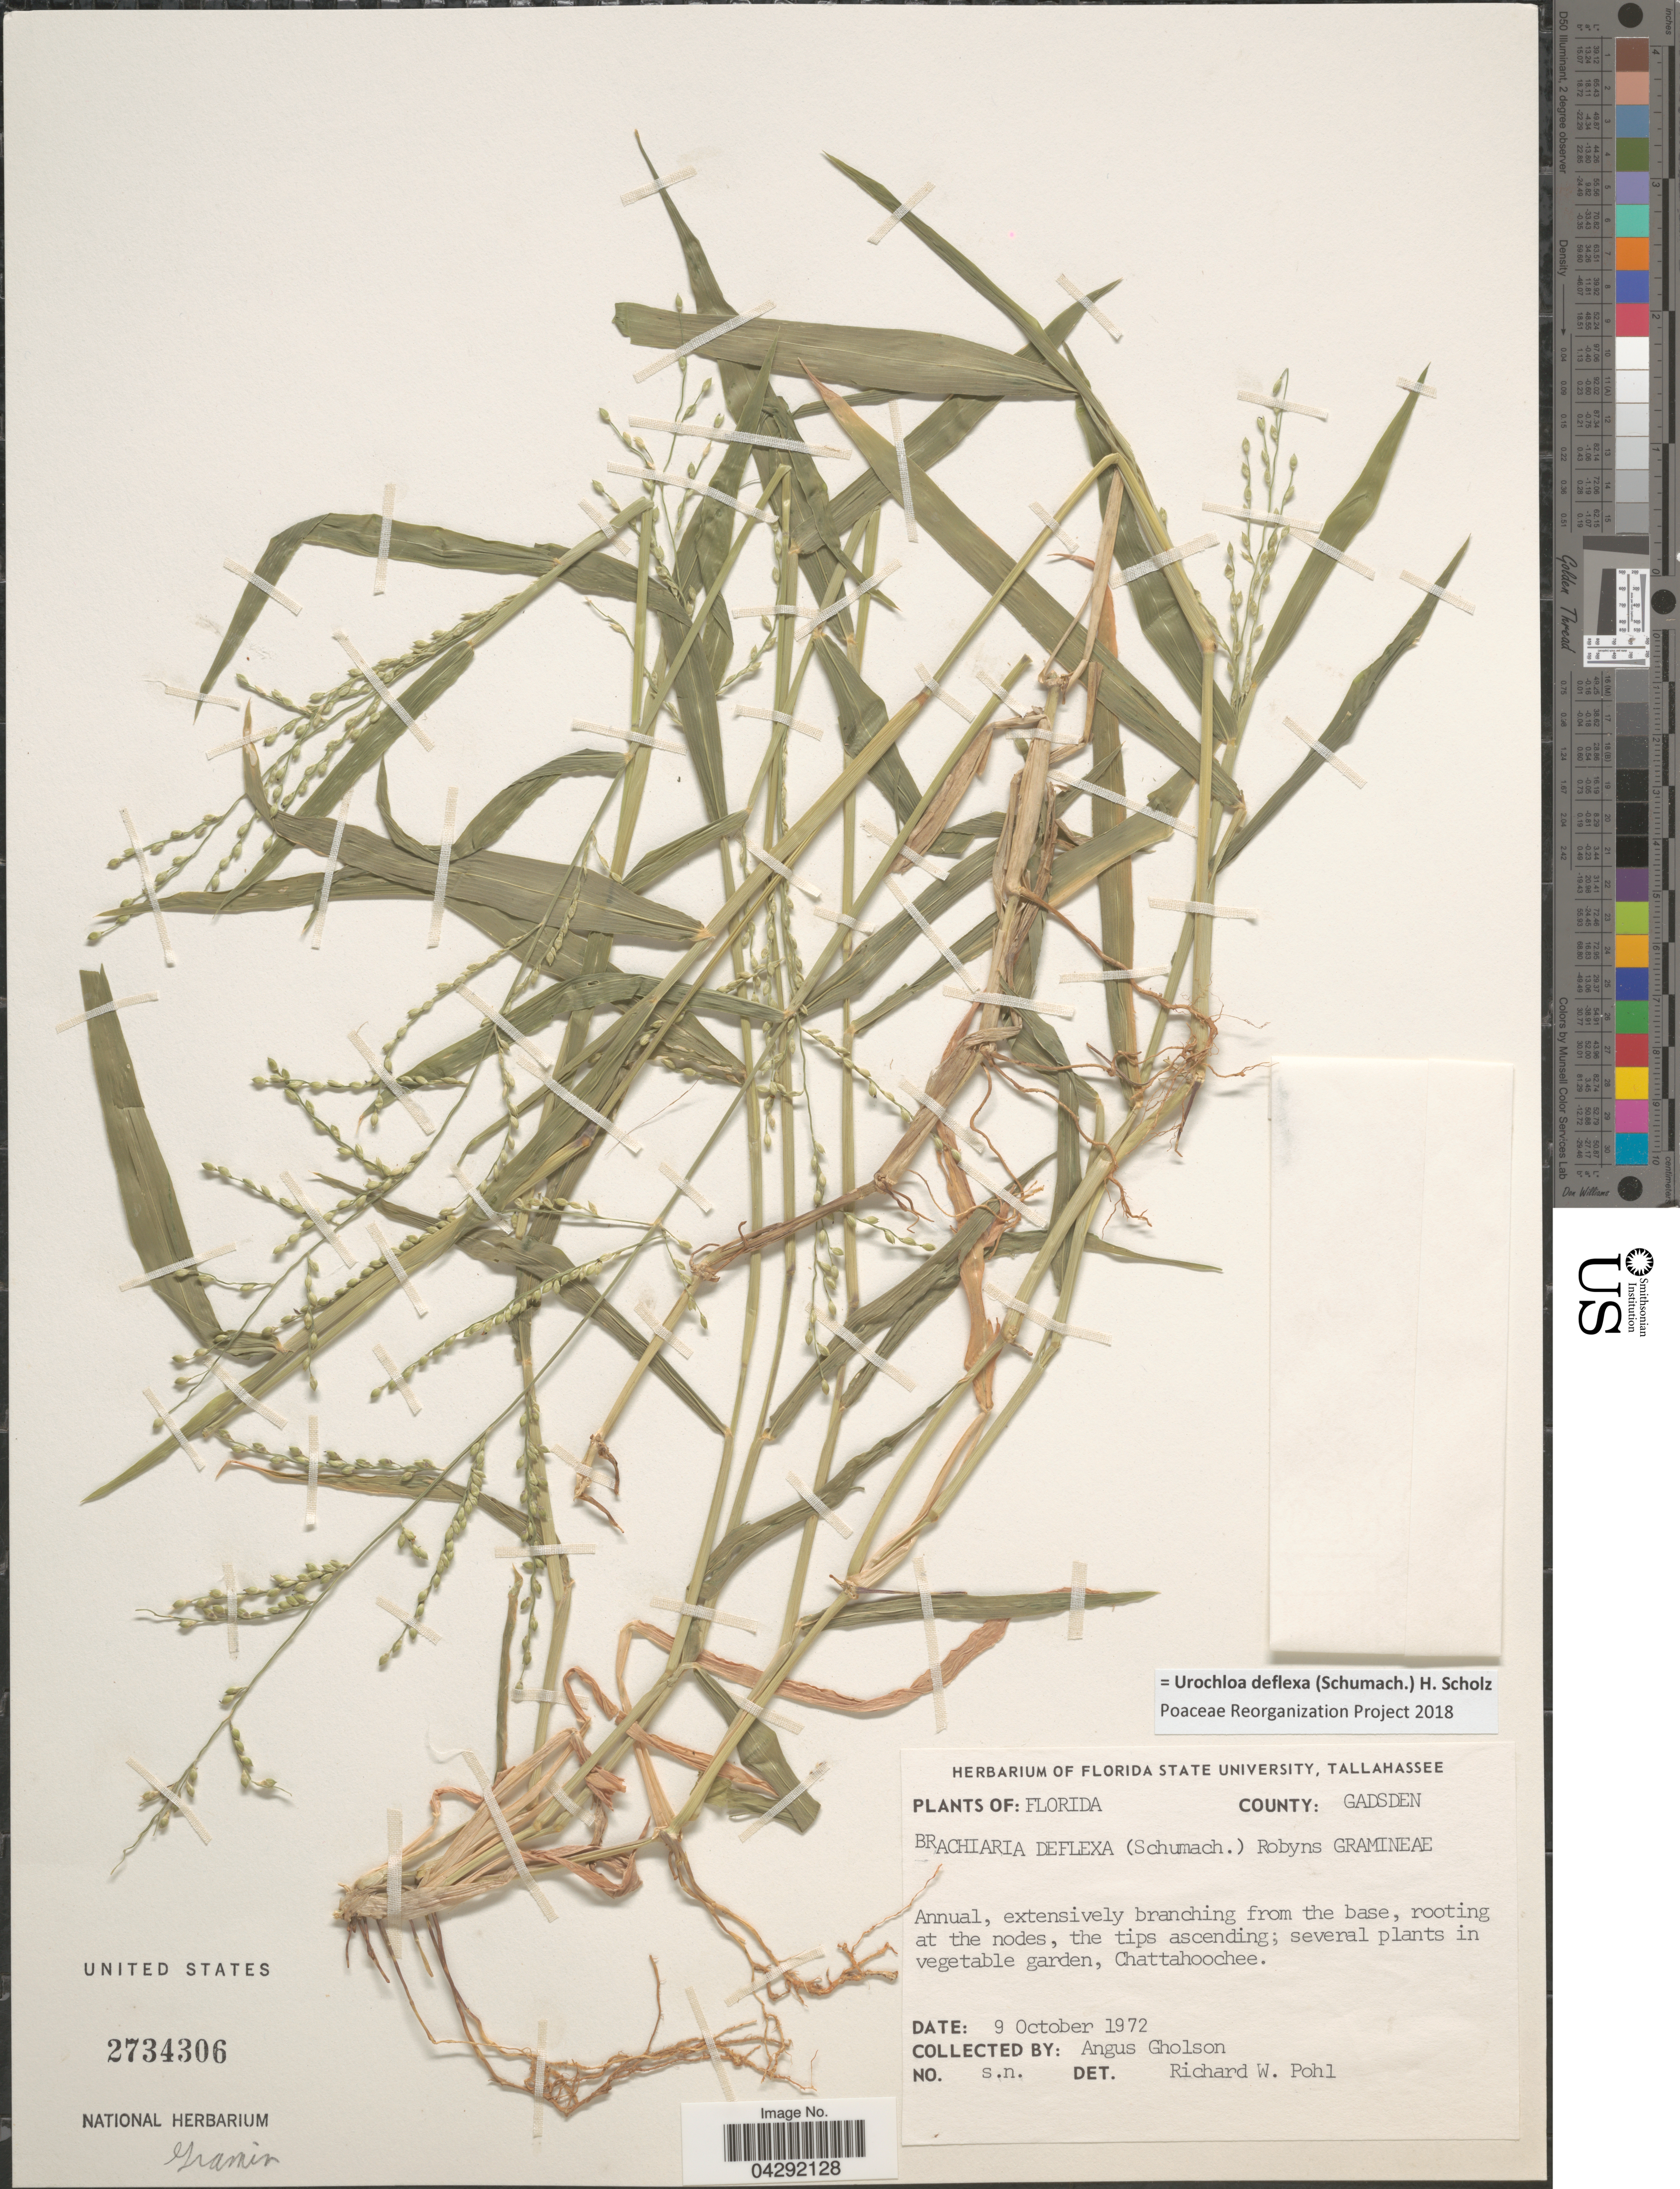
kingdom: Plantae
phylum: Tracheophyta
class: Liliopsida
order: Poales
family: Poaceae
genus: Urochloa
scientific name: Urochloa deflexa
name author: (Schumach.) H. Scholz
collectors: A. Gholson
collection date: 1972-10-09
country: United States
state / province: Florida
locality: County: Gadsen. Chattahoochee.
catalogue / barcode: US 2734306